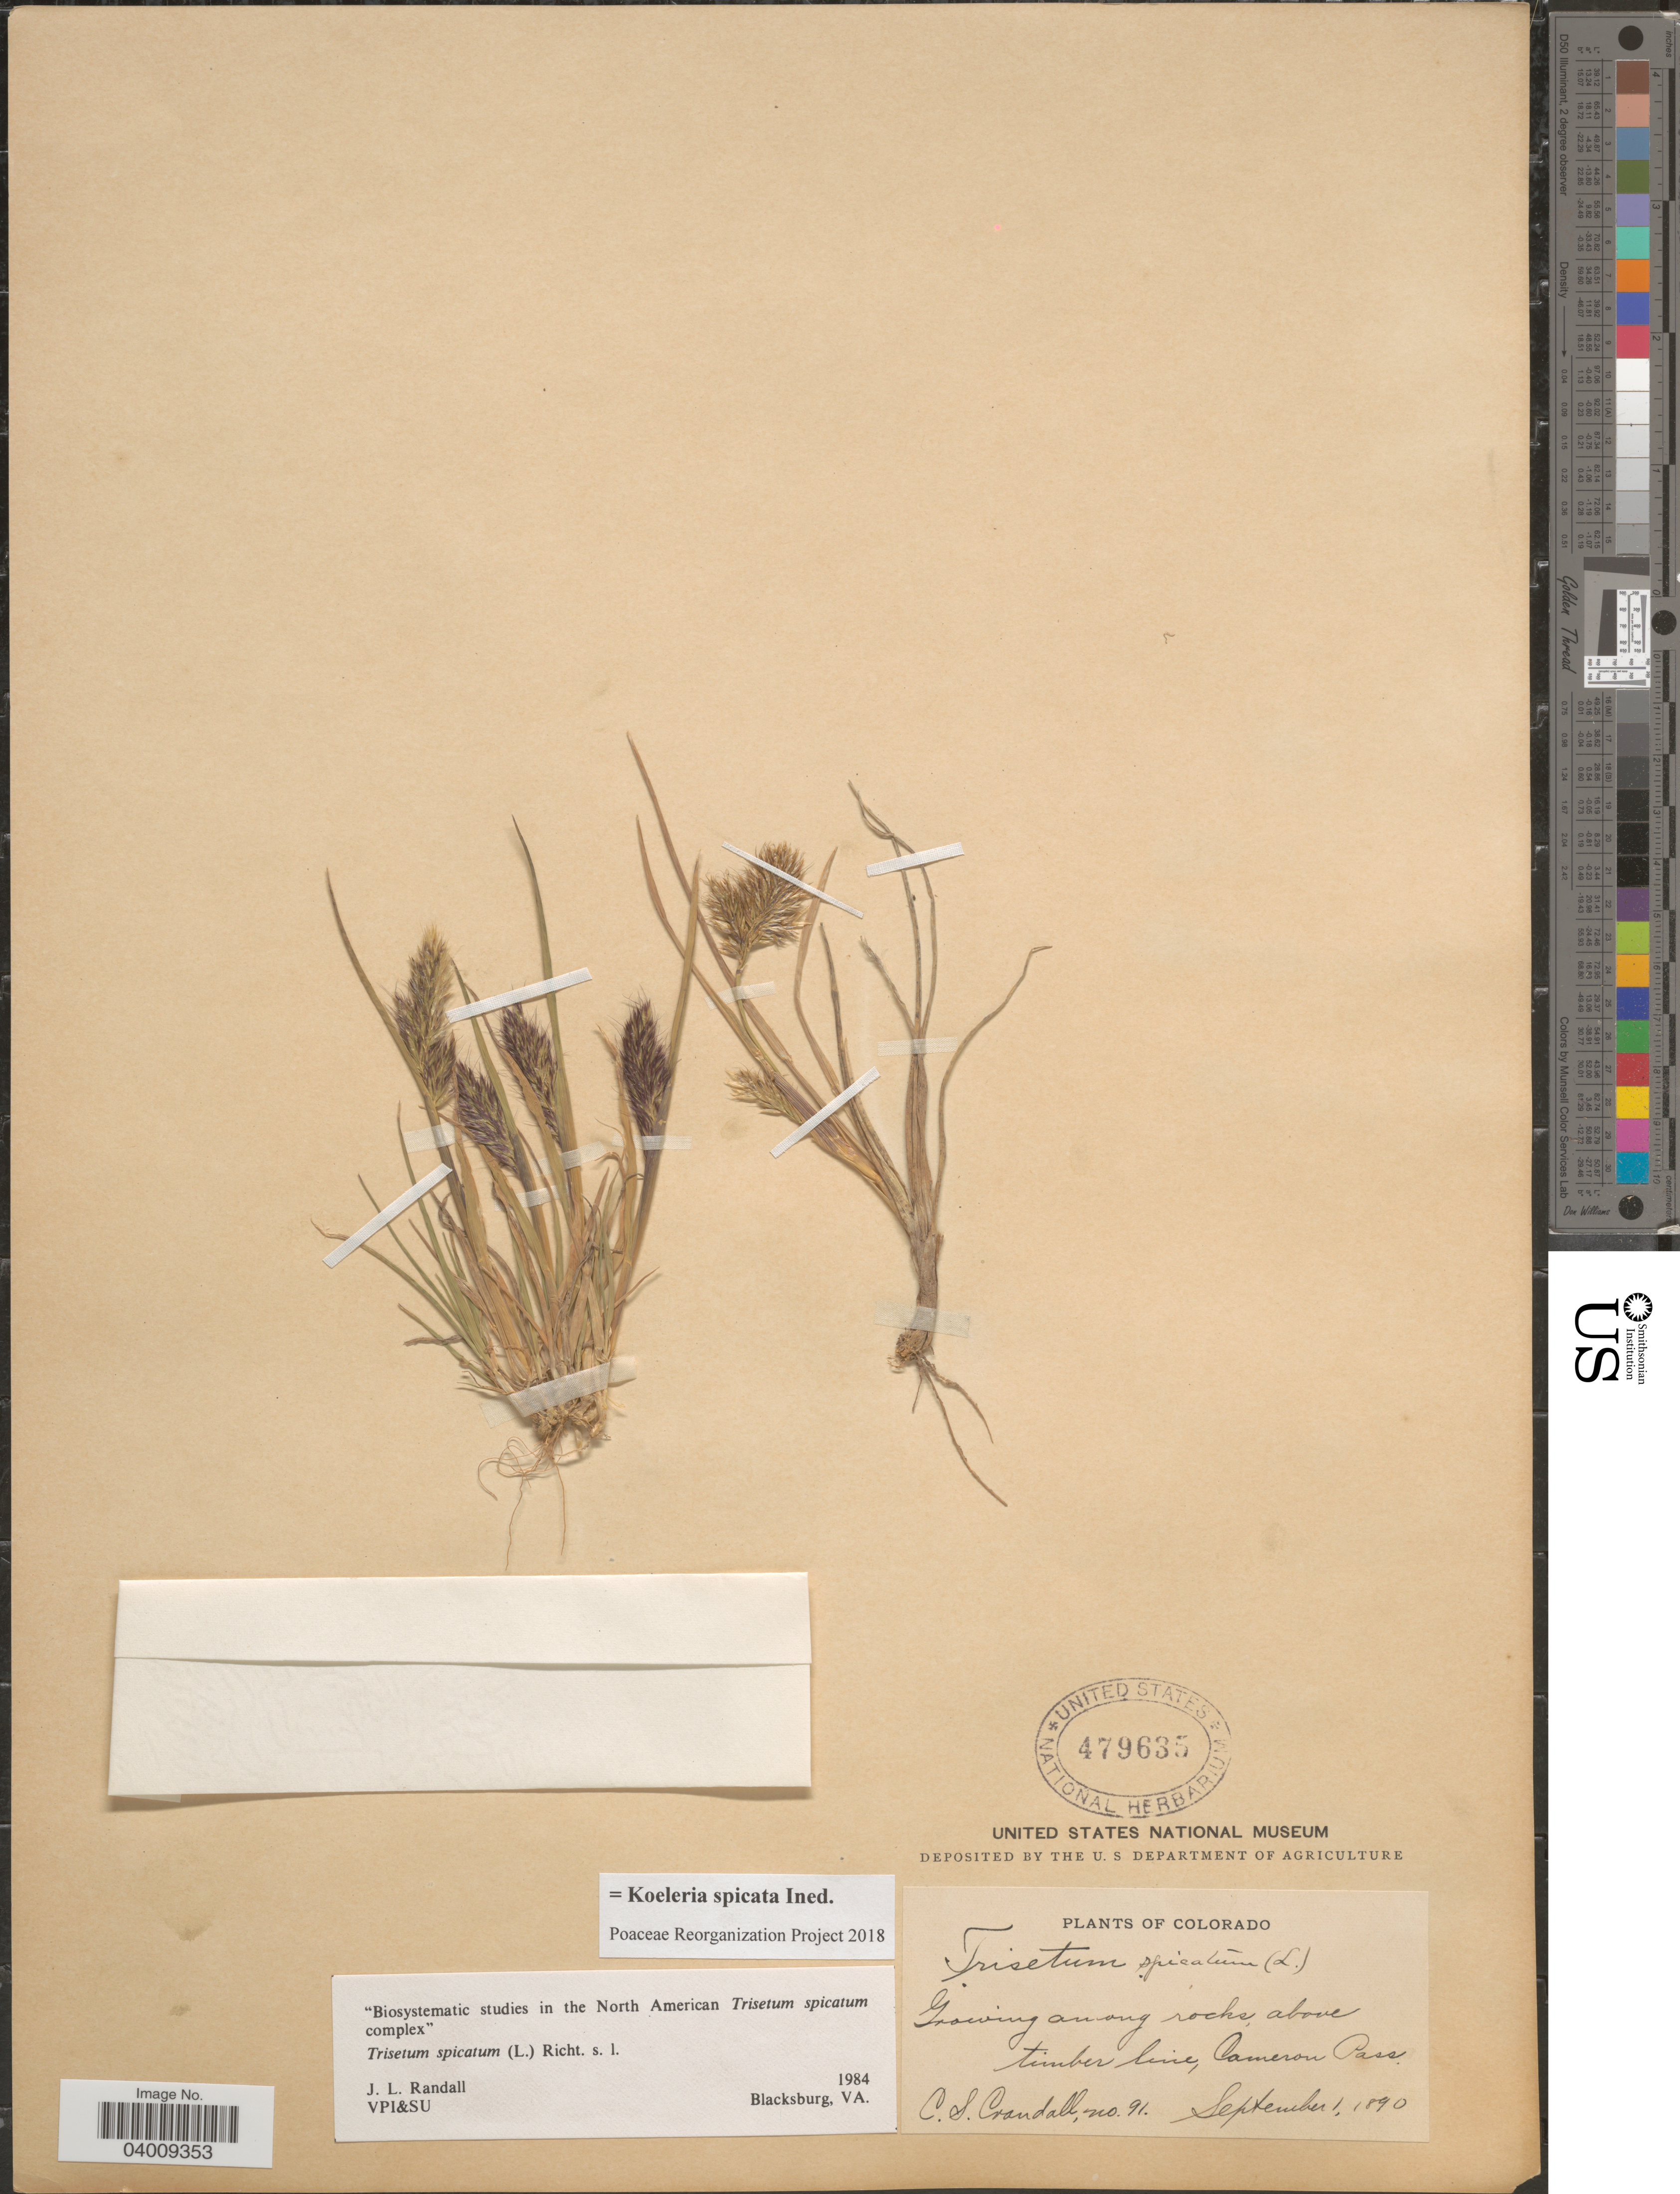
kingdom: Plantae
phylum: Tracheophyta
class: Liliopsida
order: Poales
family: Poaceae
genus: Koeleria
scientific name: Koeleria spicata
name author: (L.) Barberá et al.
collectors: C. Crandall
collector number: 91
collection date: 1890-09-01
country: United States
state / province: Colorado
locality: Above timber line, Cameron Pass.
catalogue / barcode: US 479635